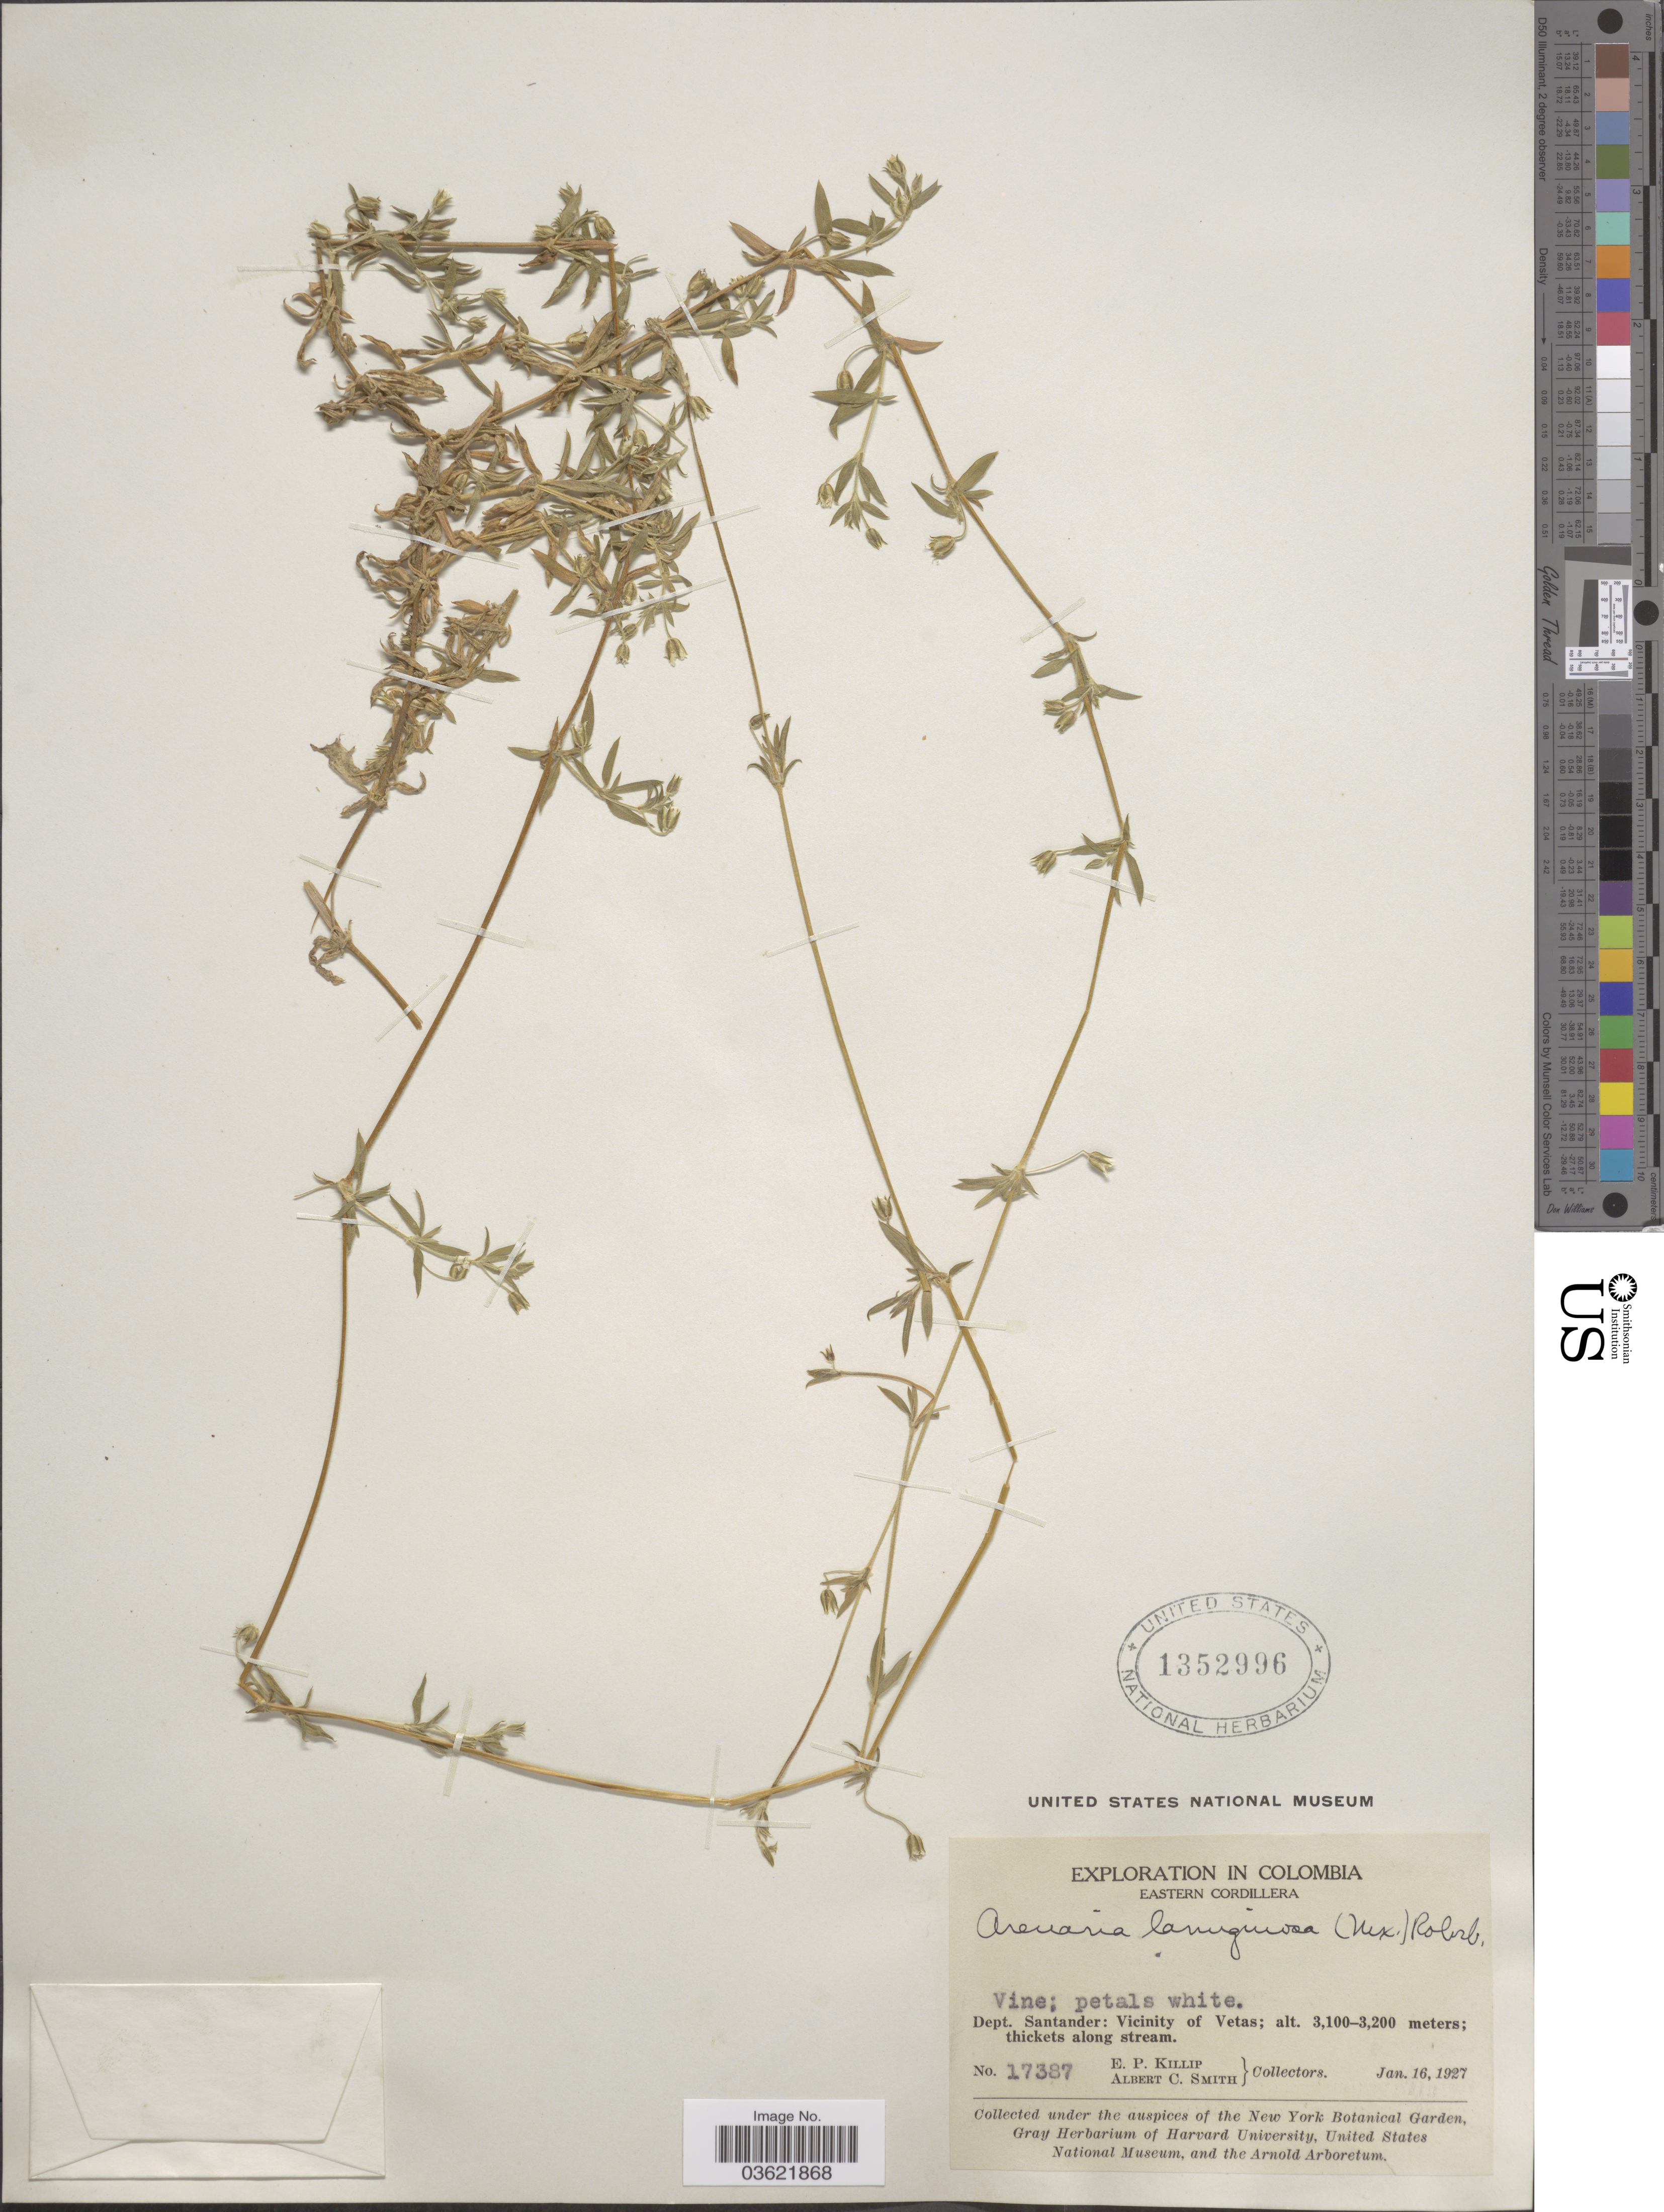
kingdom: Plantae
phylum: Tracheophyta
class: Magnoliopsida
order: Caryophyllales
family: Caryophyllaceae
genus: Arenaria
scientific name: Arenaria lanuginosa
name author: (Michx.) Rohrb.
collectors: E. P. Killip & A. C. Smith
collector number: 17387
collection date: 1927-01-16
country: Colombia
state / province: Santander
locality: Eastern Cordillera. Dept. Santander: Vicinity of Vetas.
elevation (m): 3100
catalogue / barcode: US 1352996